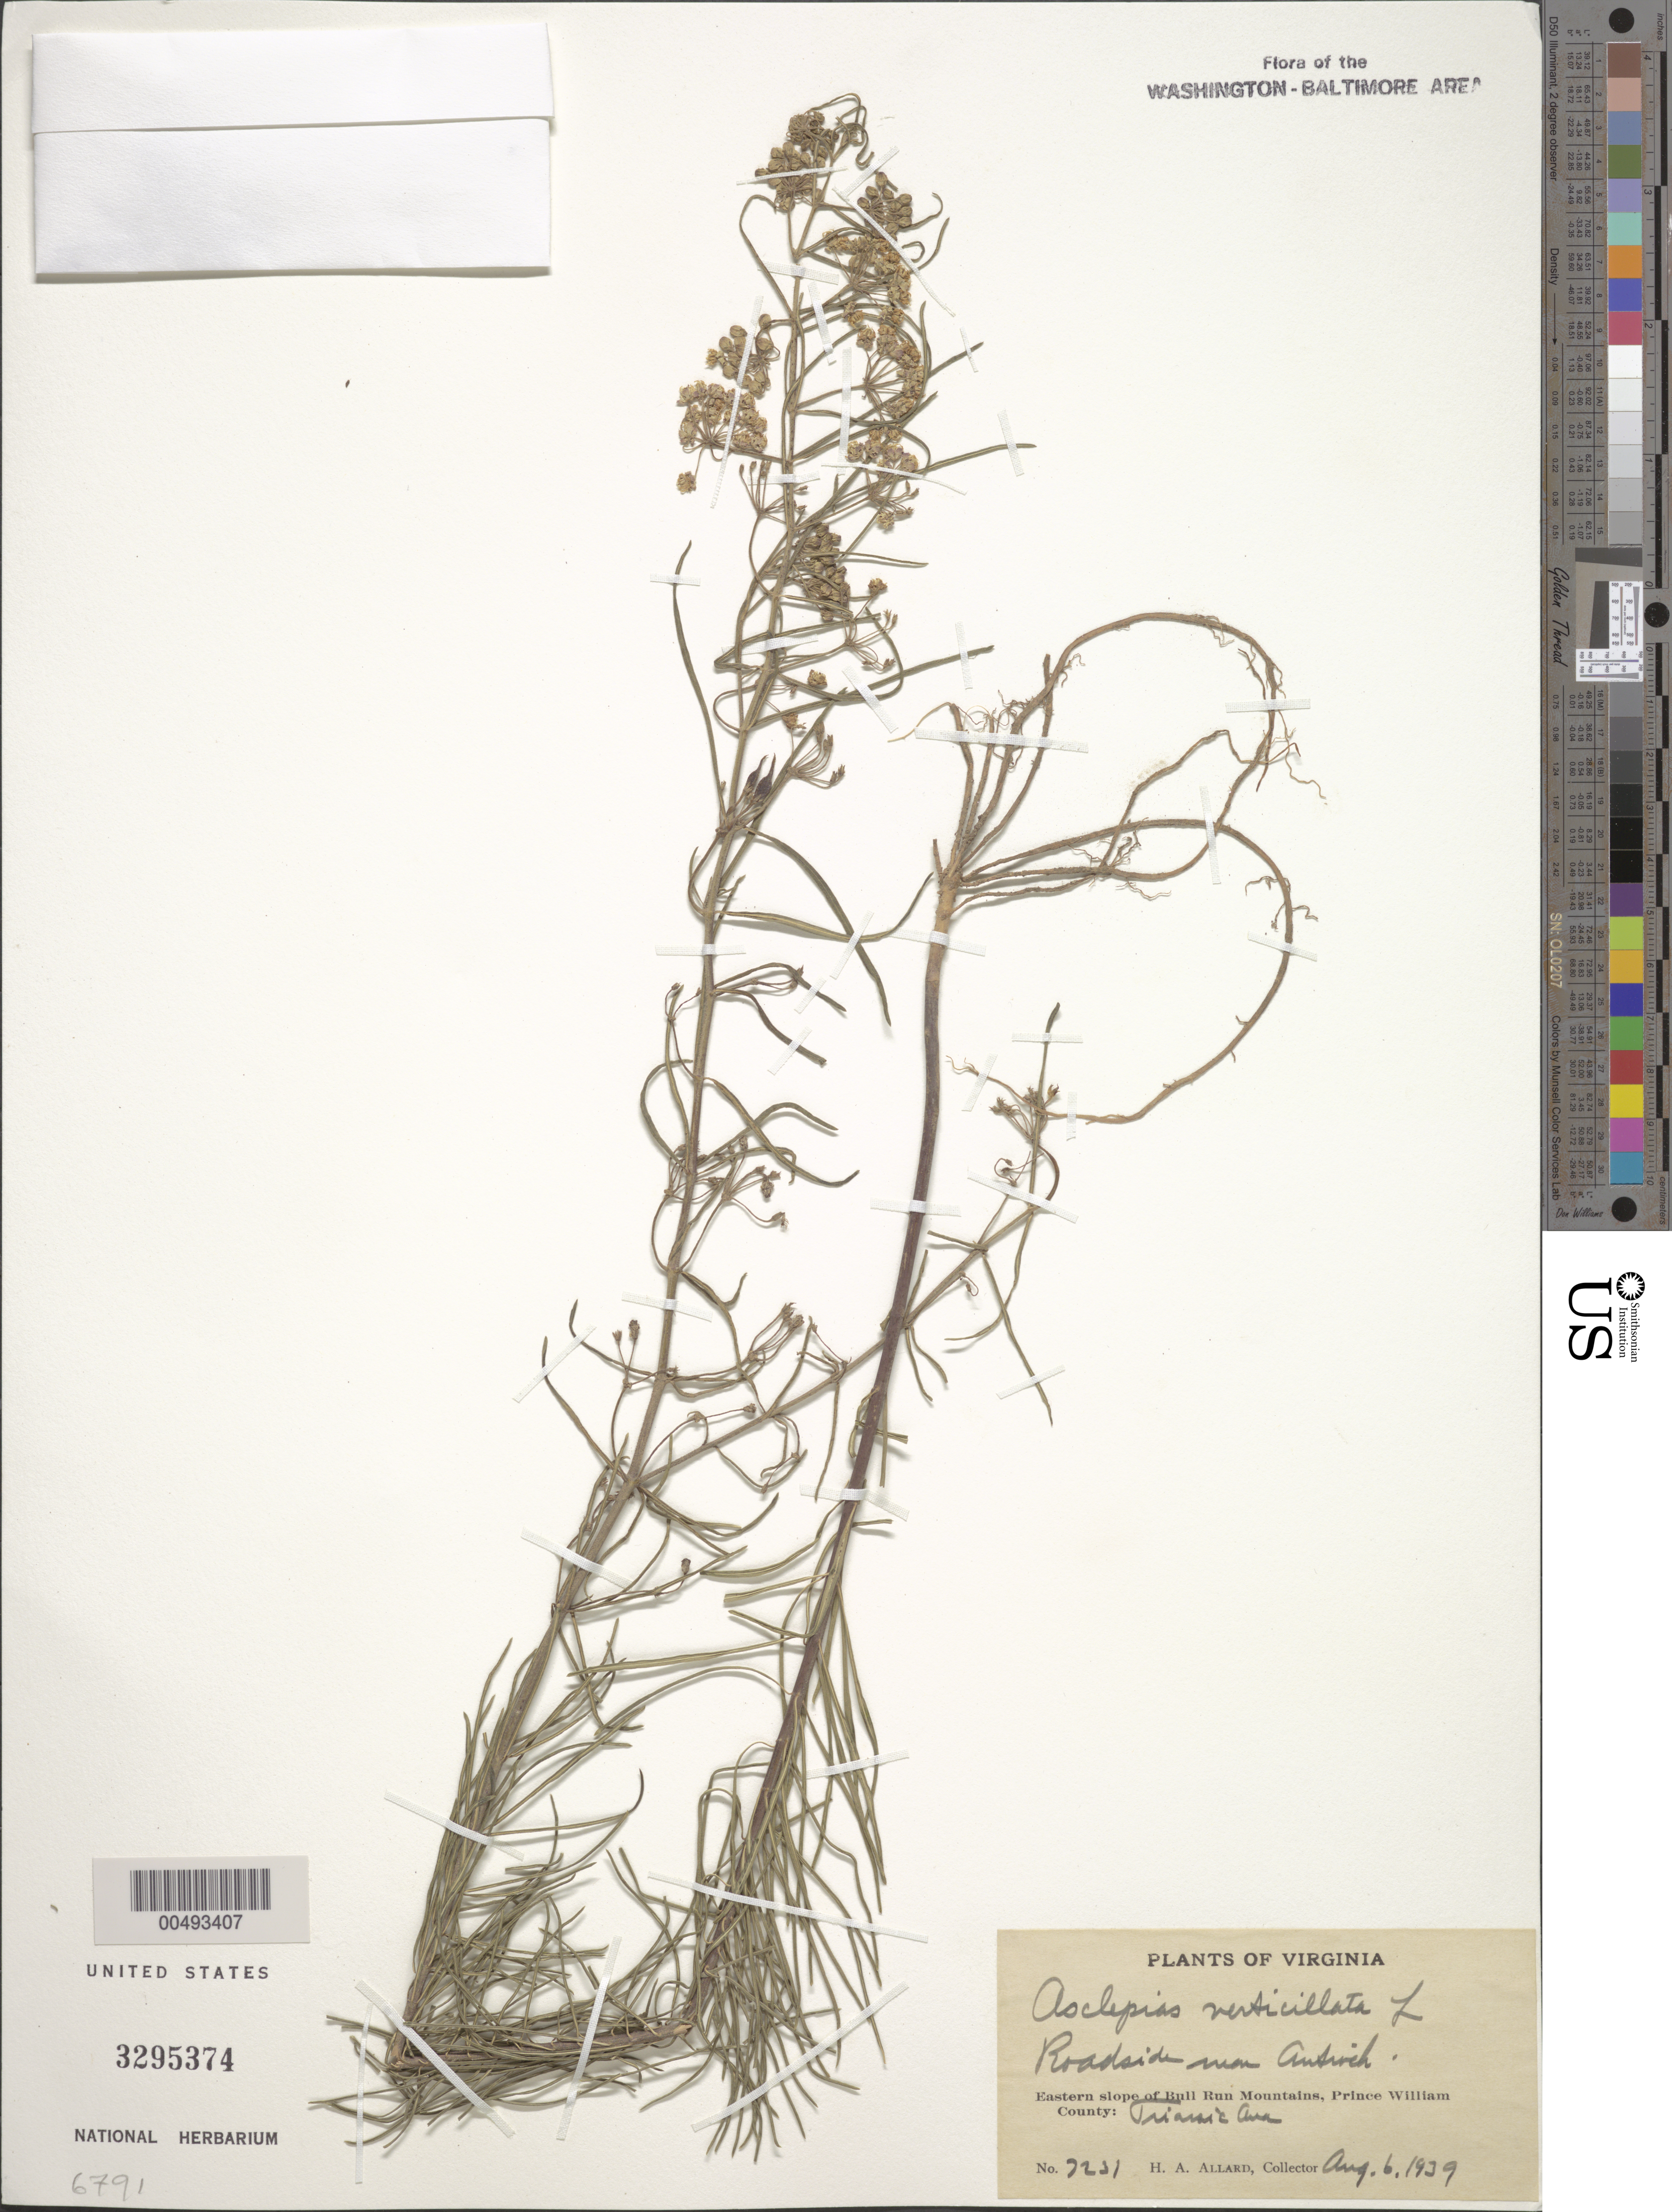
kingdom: Plantae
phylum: Tracheophyta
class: Magnoliopsida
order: Gentianales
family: Apocynaceae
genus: Asclepias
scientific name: Asclepias verticillata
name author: L.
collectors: H. A. Allard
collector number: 7231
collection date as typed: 25 Aug 1940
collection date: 1940-08-25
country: United States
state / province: Virginia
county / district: Prince William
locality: Near Antioch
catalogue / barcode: US 3295374